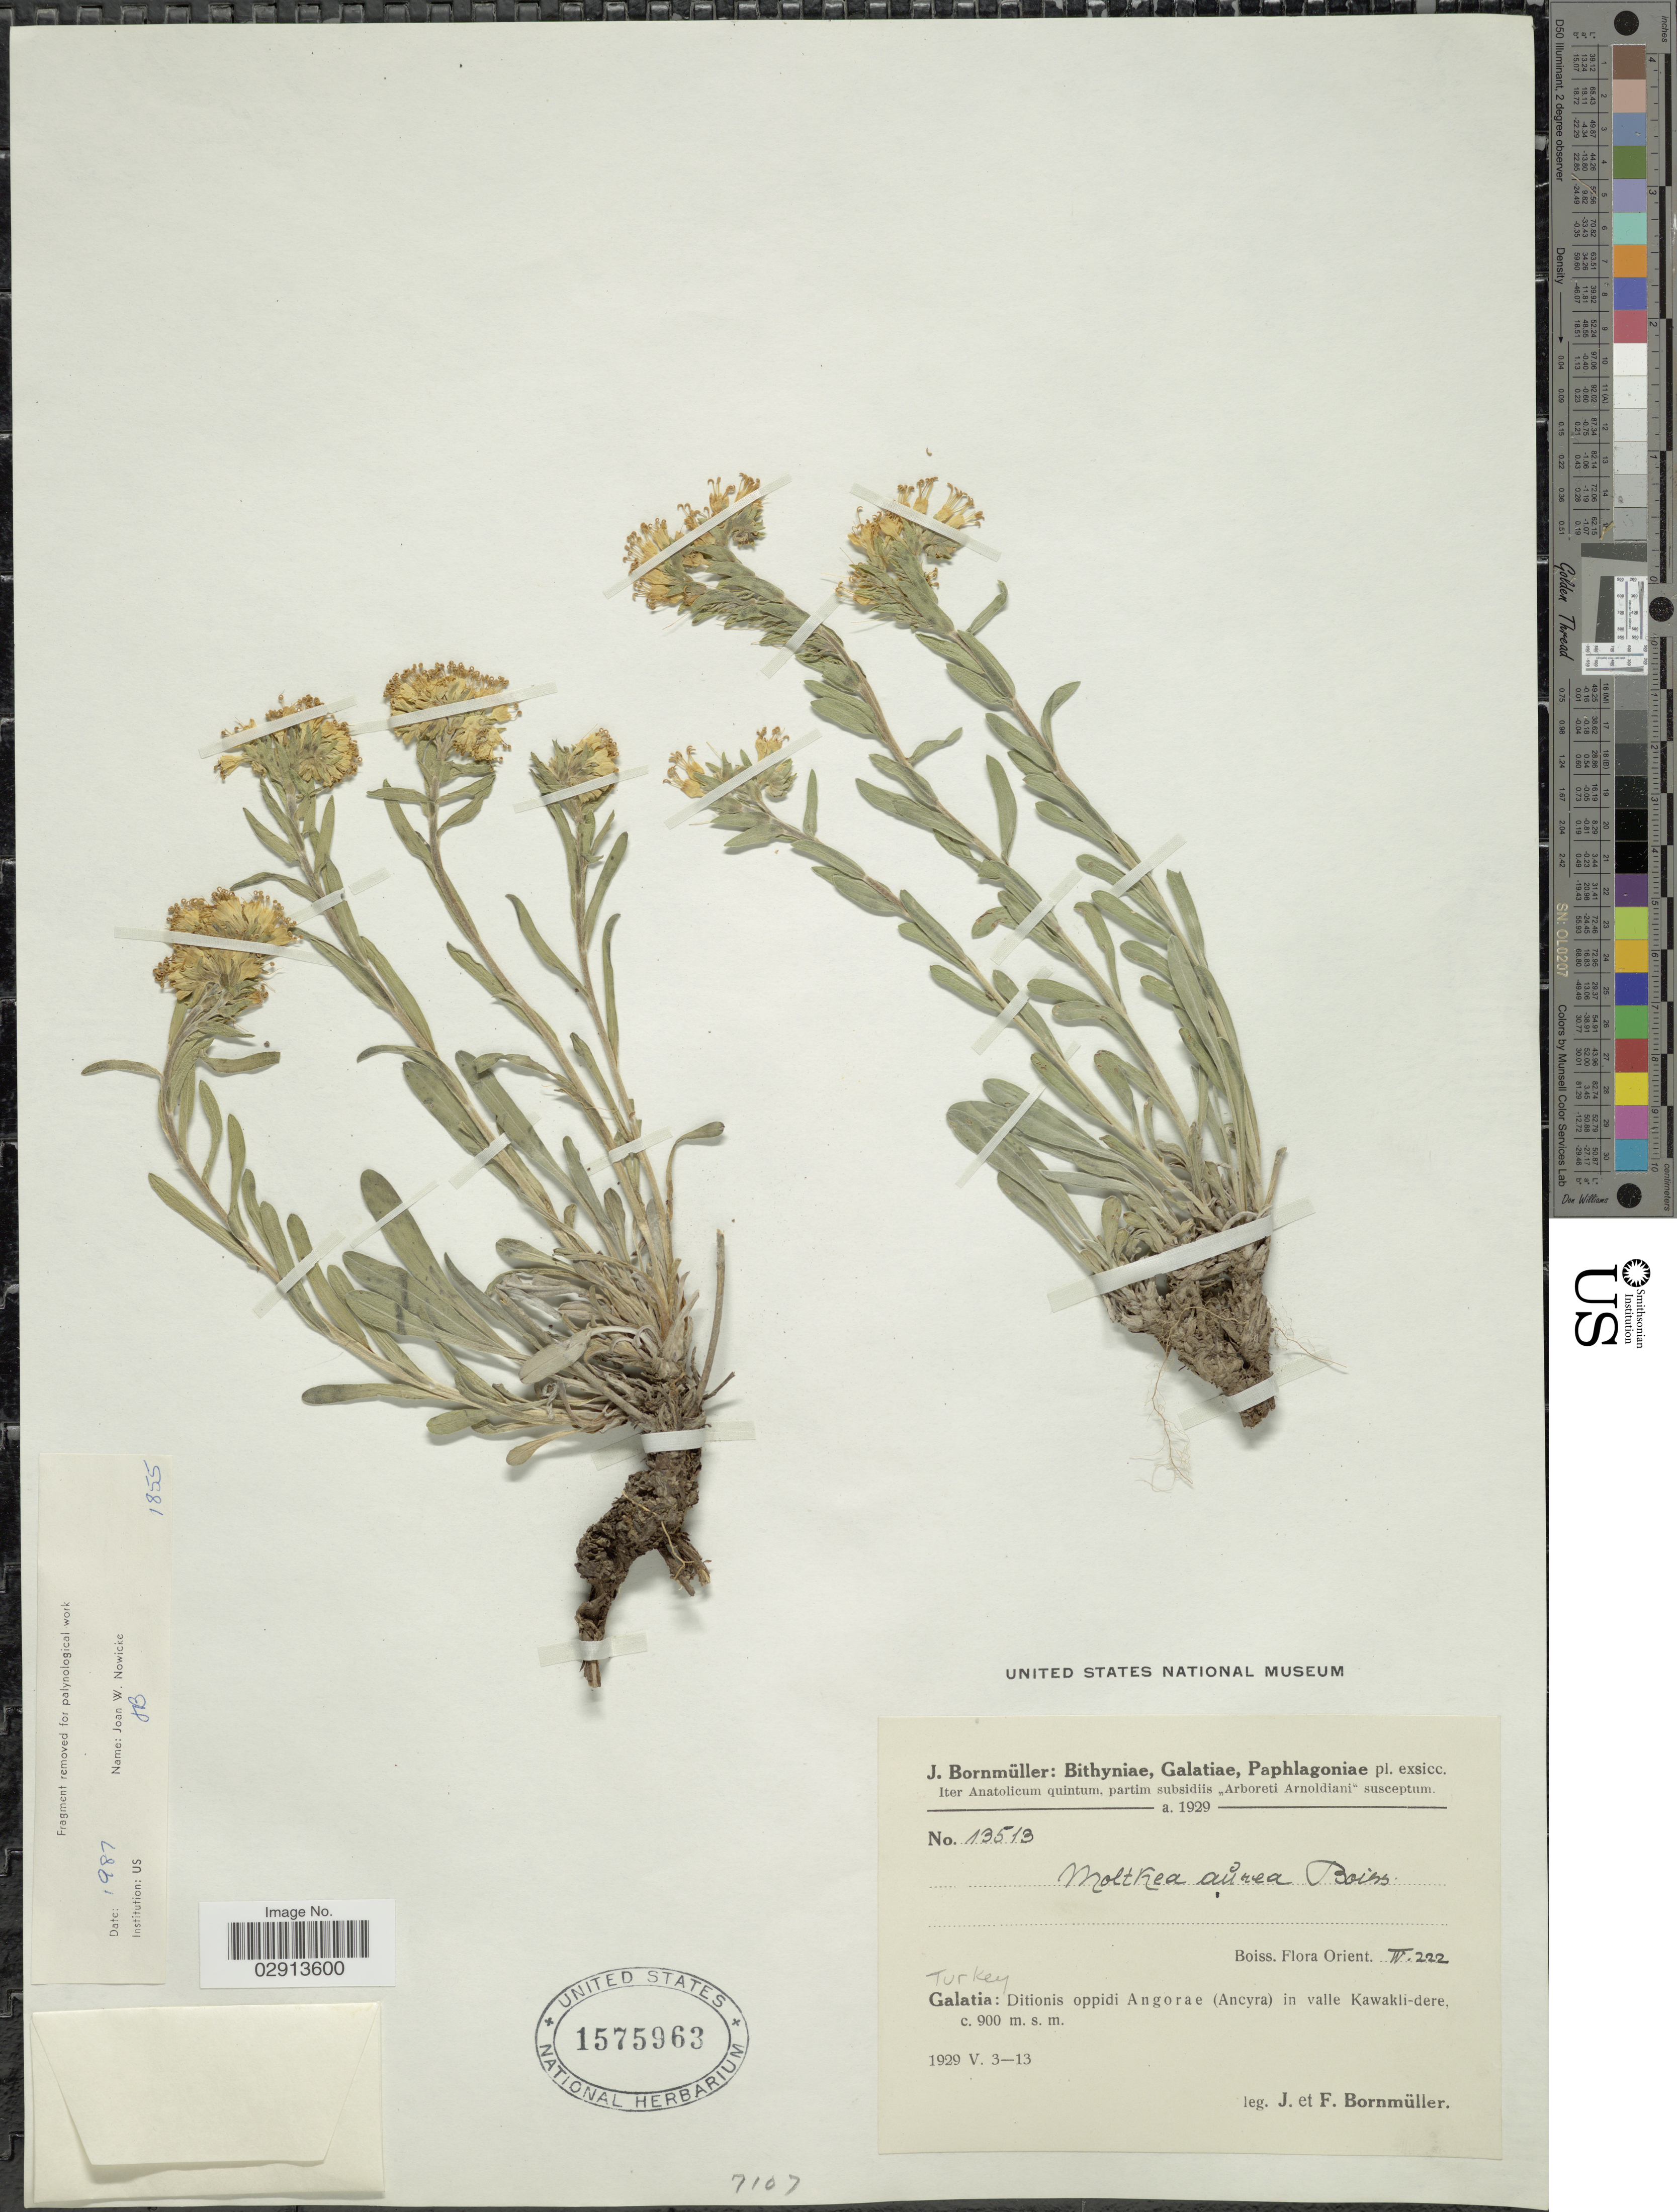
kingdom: Plantae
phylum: Tracheophyta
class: Magnoliopsida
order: Boraginales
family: Boraginaceae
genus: Moltkia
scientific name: Moltkia aurea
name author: Boiss.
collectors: J. Bornmüller & F. Bornmüller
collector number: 13513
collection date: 1929-05-03/1929-05-13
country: Turkey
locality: Galatia: Ditionis oppidi Angorae (Ancyra) in valle Kawakli-dere.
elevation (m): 900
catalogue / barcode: US 1575963